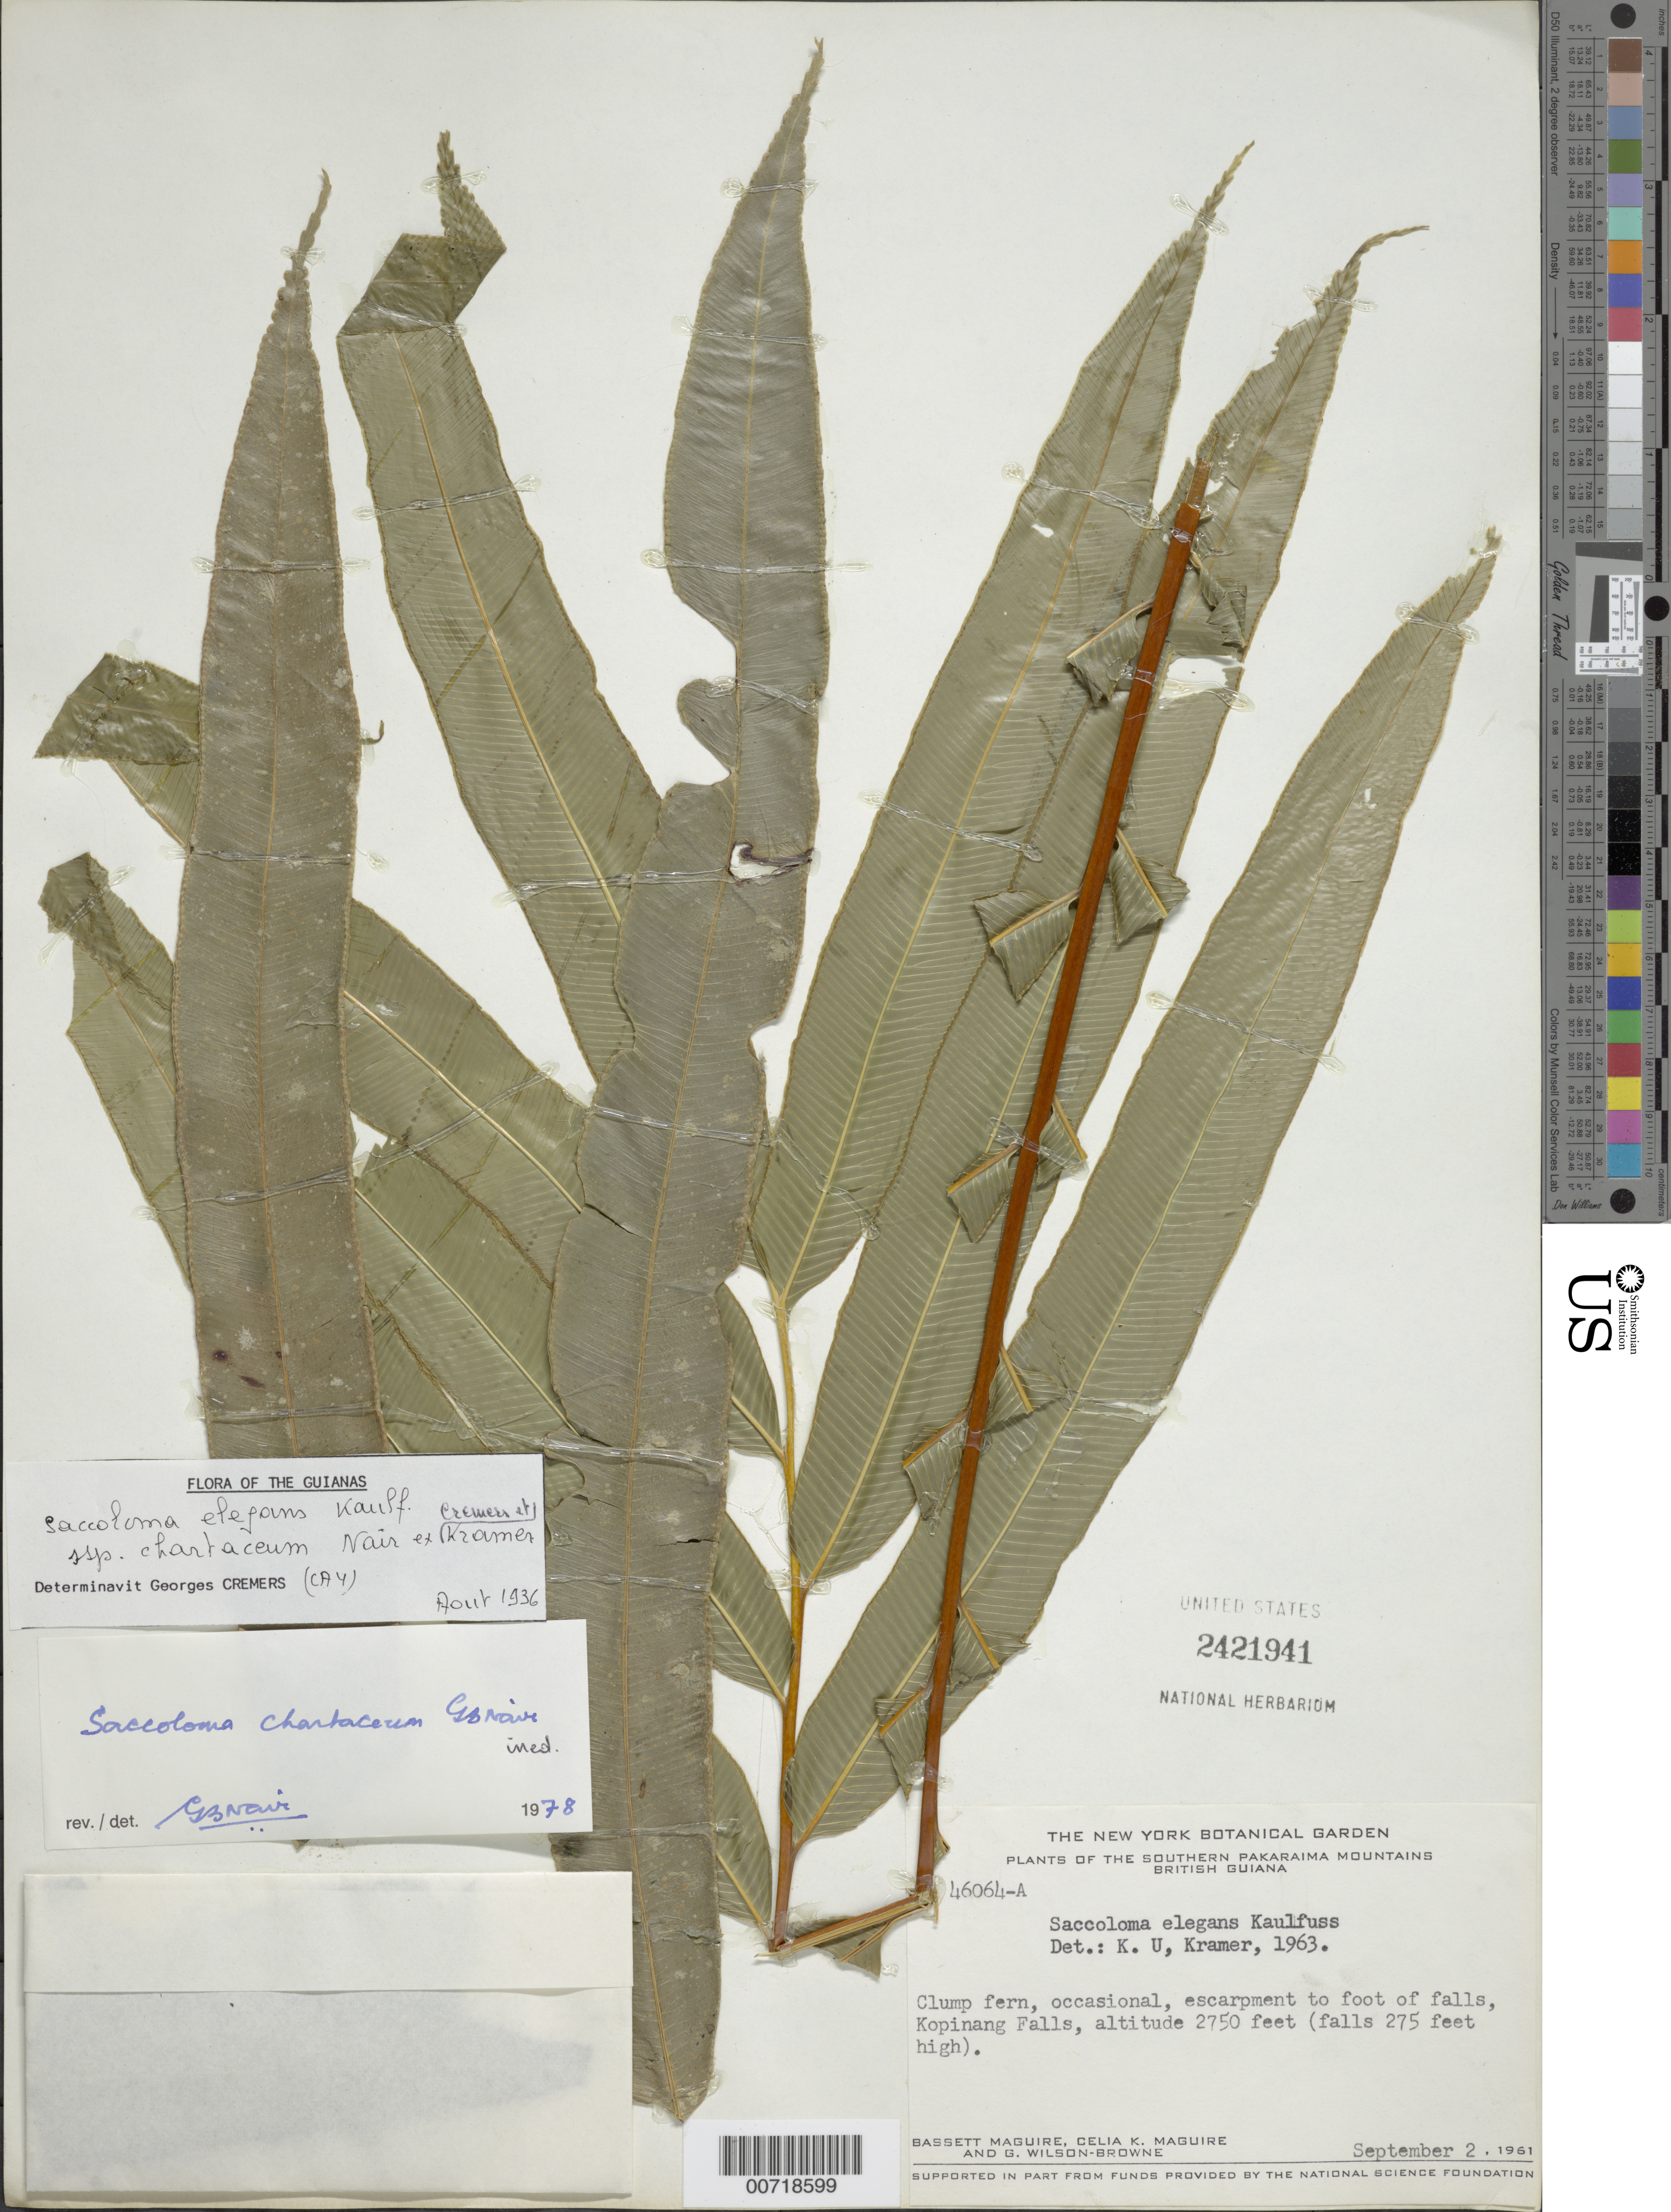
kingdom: Plantae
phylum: Tracheophyta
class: Polypodiopsida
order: Polypodiales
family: Saccolomataceae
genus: Saccoloma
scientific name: Saccoloma elegans subsp. chartaceum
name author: Cremers & K.U. Kramer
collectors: B. Maguire, C. K. Maguire & G. Wilson-Browne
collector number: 46004 A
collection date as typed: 2-Sep-61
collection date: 1961-09-02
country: Guyana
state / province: Potaro-Siparuni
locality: Kopinang Falls, S Pakaraima Mts.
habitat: Escarpment to foot of falls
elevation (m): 838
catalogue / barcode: US 2421941